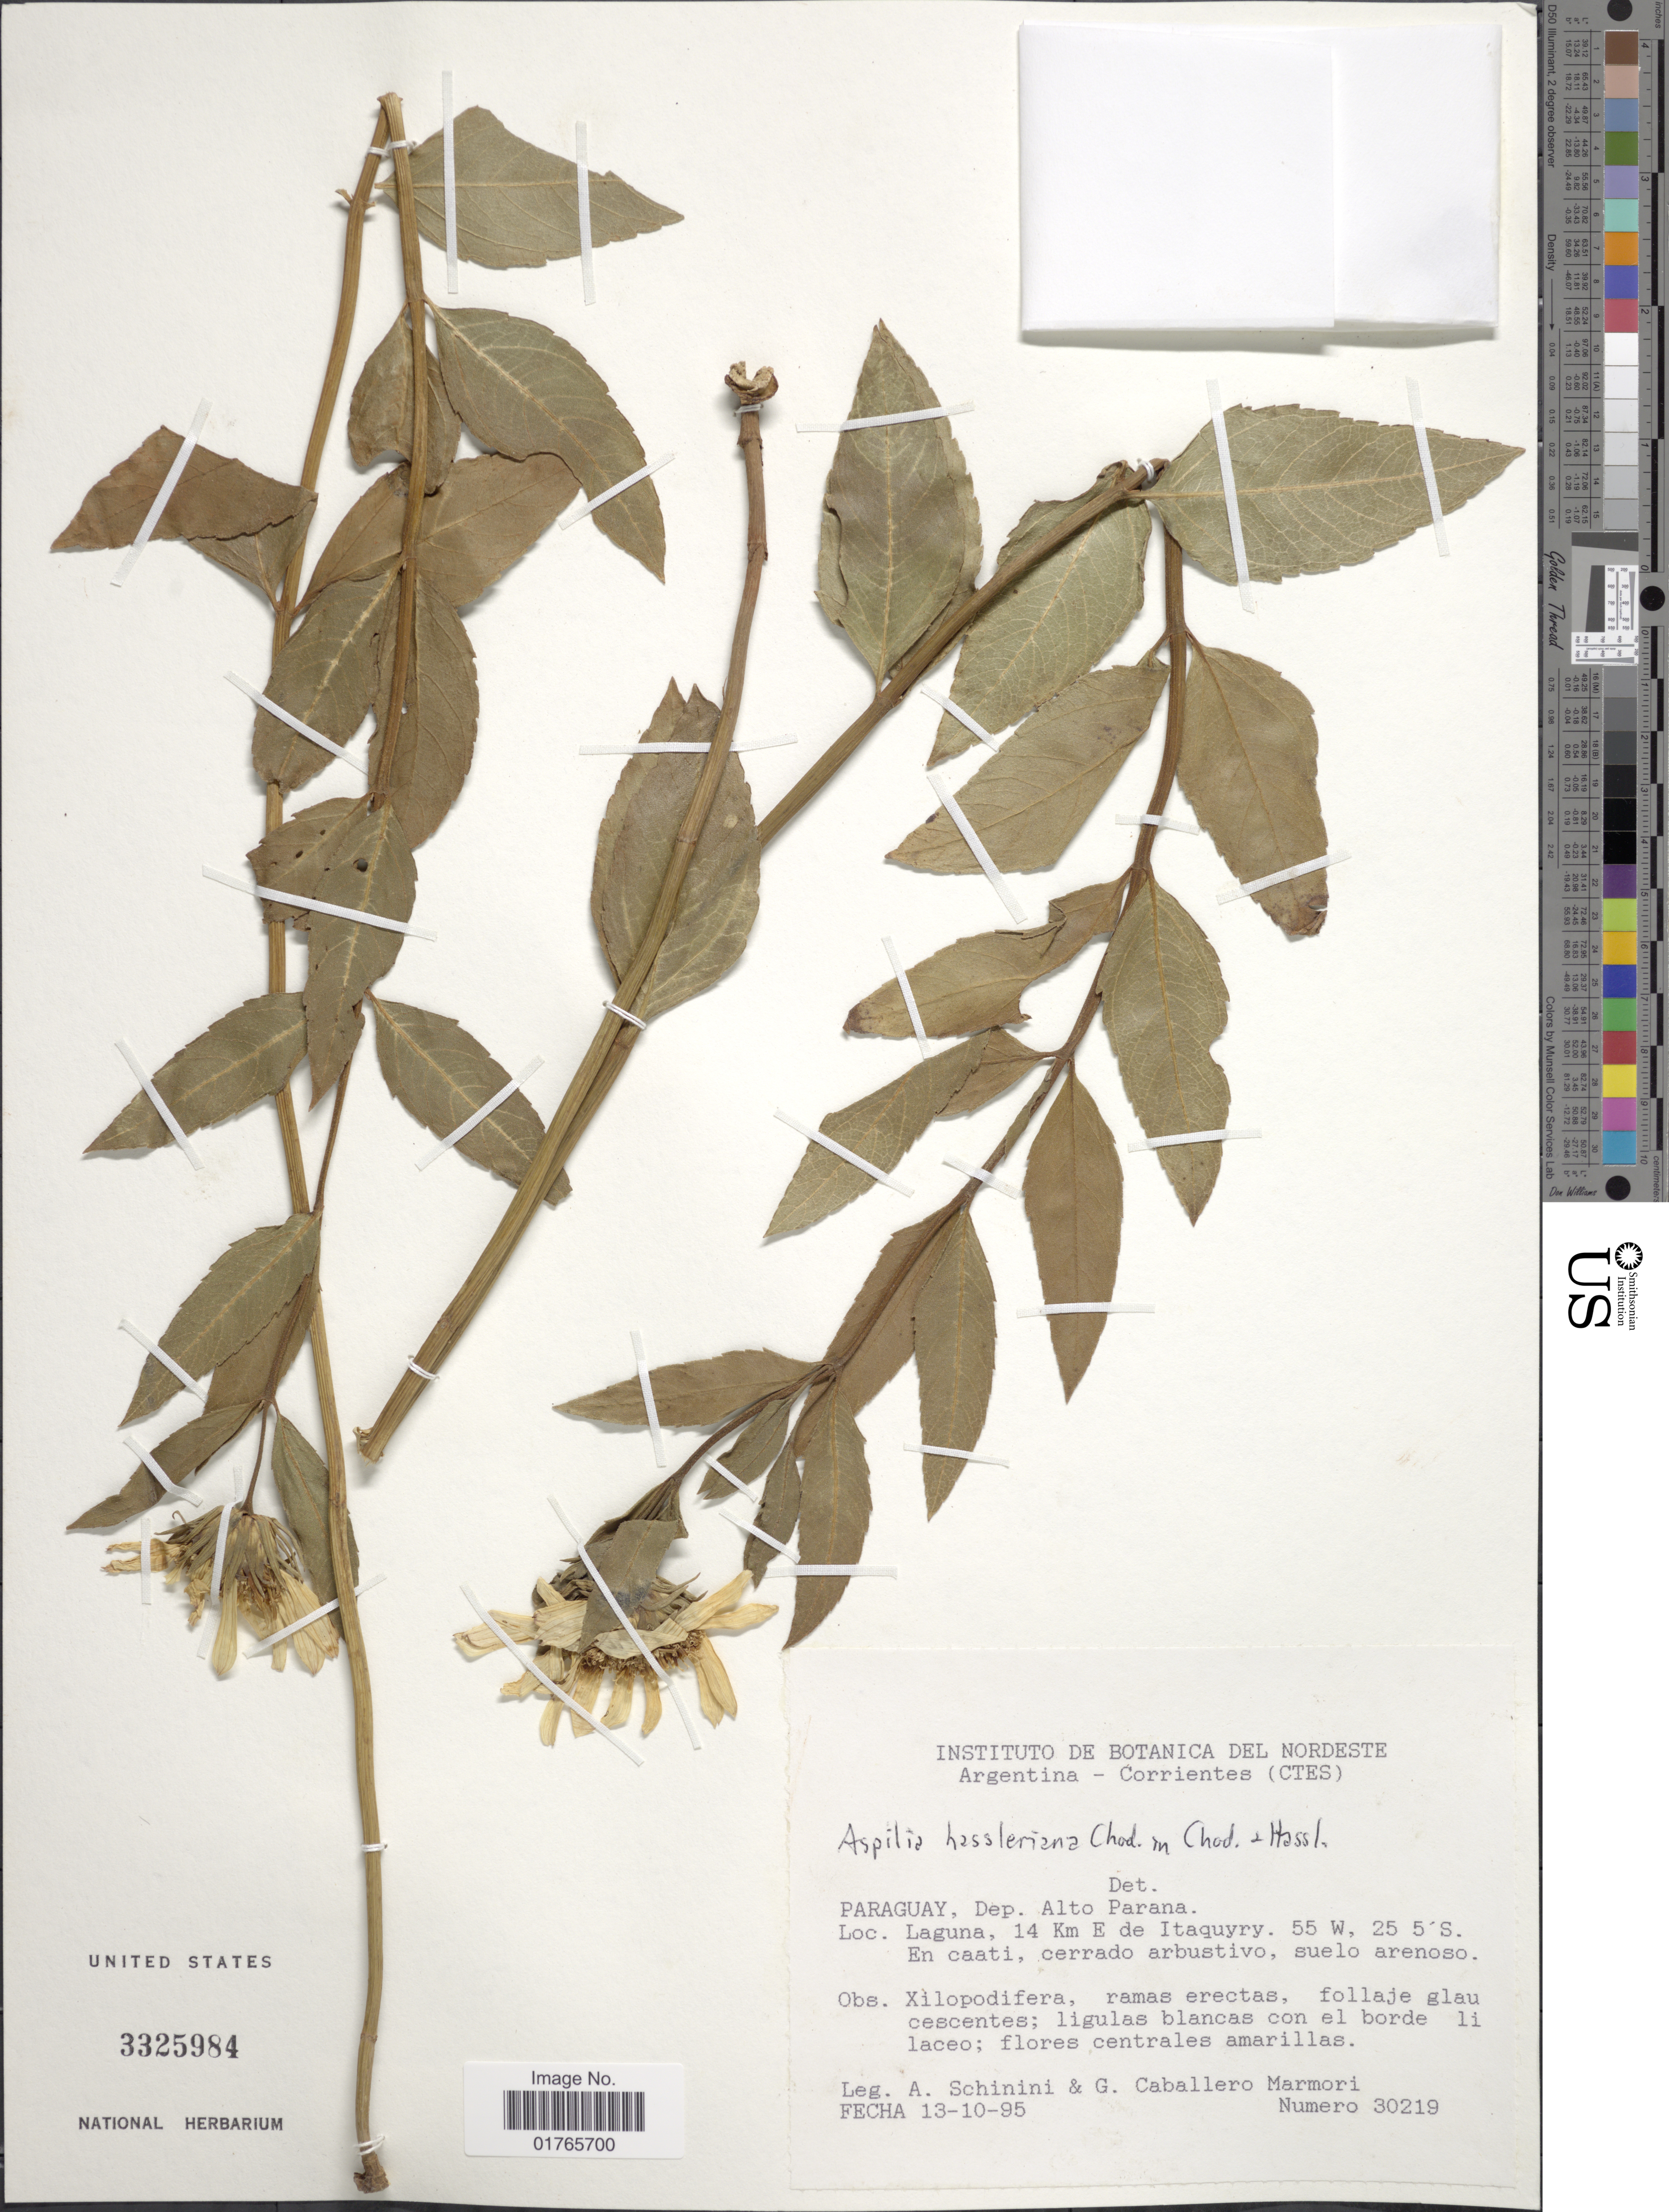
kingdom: Plantae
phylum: Tracheophyta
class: Magnoliopsida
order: Asterales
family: Asteraceae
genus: Aspilia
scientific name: Aspilia hassleriana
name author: Chodat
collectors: A. Schinini & G. Caballero Marmori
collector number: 30219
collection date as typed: Transcribed d/m/y: 13/10/95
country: Paraguay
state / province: Alto Parana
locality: Laguna, 14 km E de Itaguyry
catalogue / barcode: US 3325984